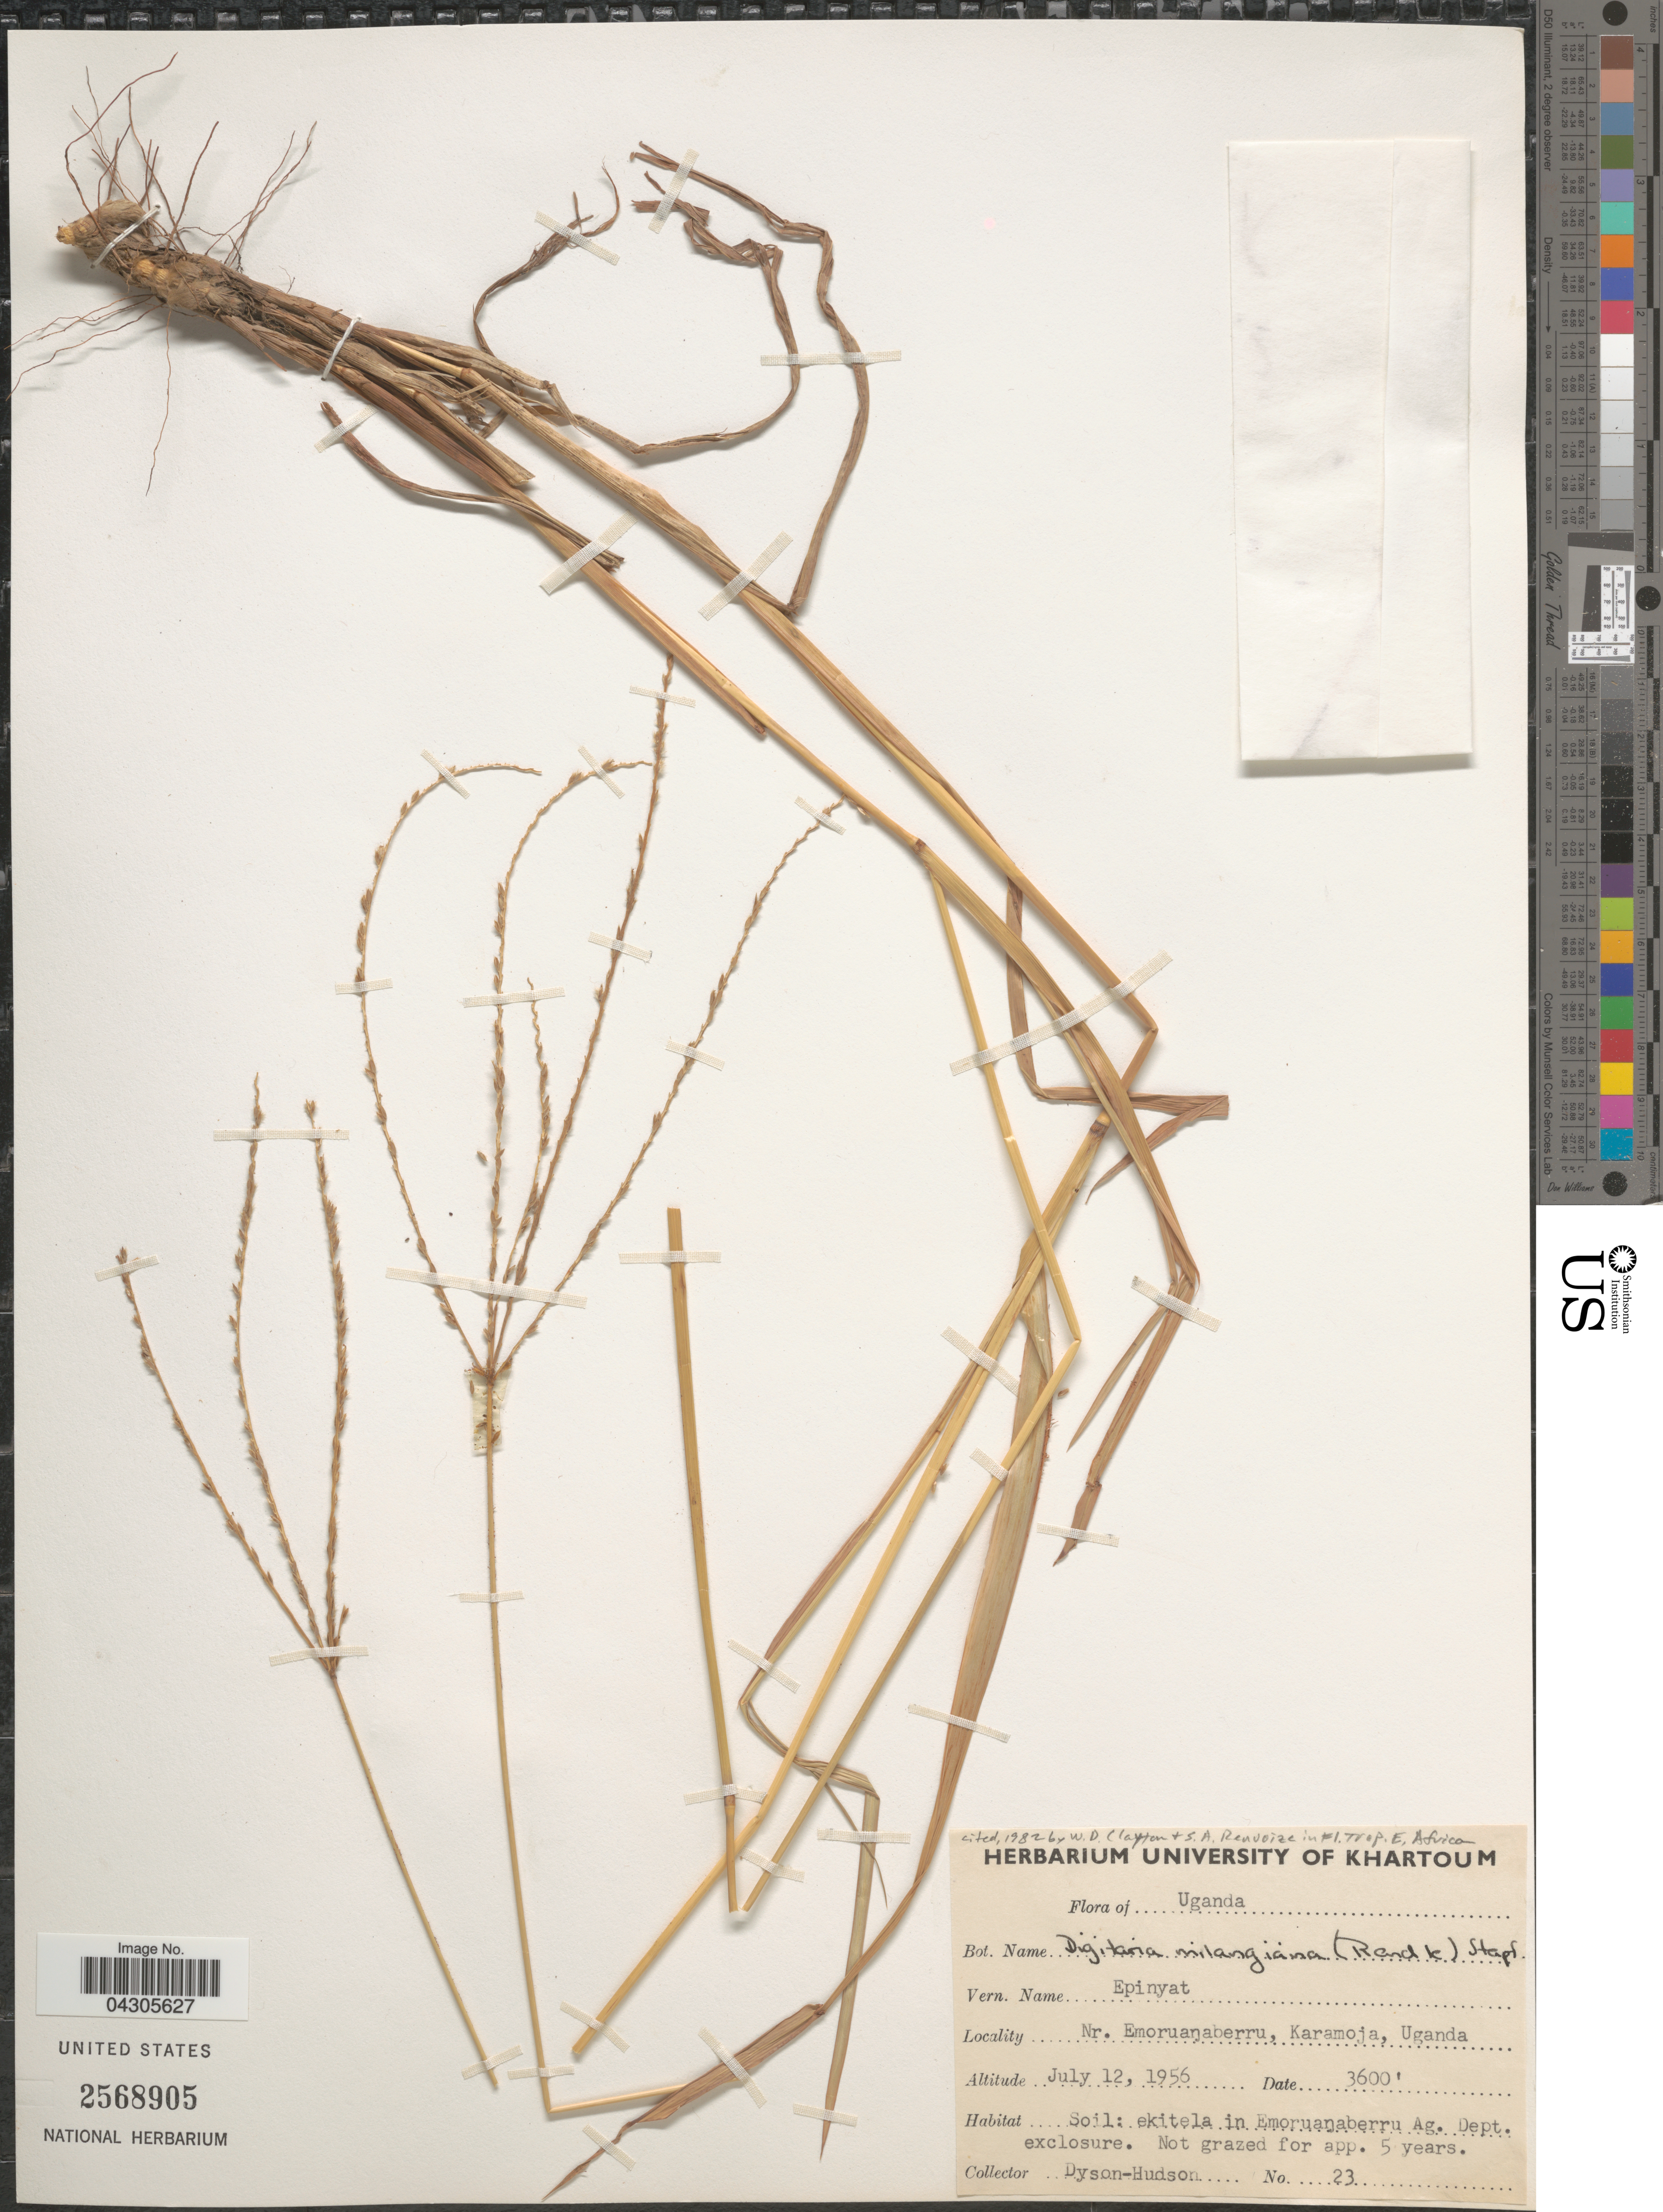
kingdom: Plantae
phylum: Tracheophyta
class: Liliopsida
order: Poales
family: Poaceae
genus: Digitaria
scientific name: Digitaria milanjiana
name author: (Rendle) Stapf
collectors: Dyson-Hudson, --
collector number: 23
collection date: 1956-07-12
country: Uganda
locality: Nr. Emoruanaberru, Karamoja.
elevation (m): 1097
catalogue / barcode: US 2568905